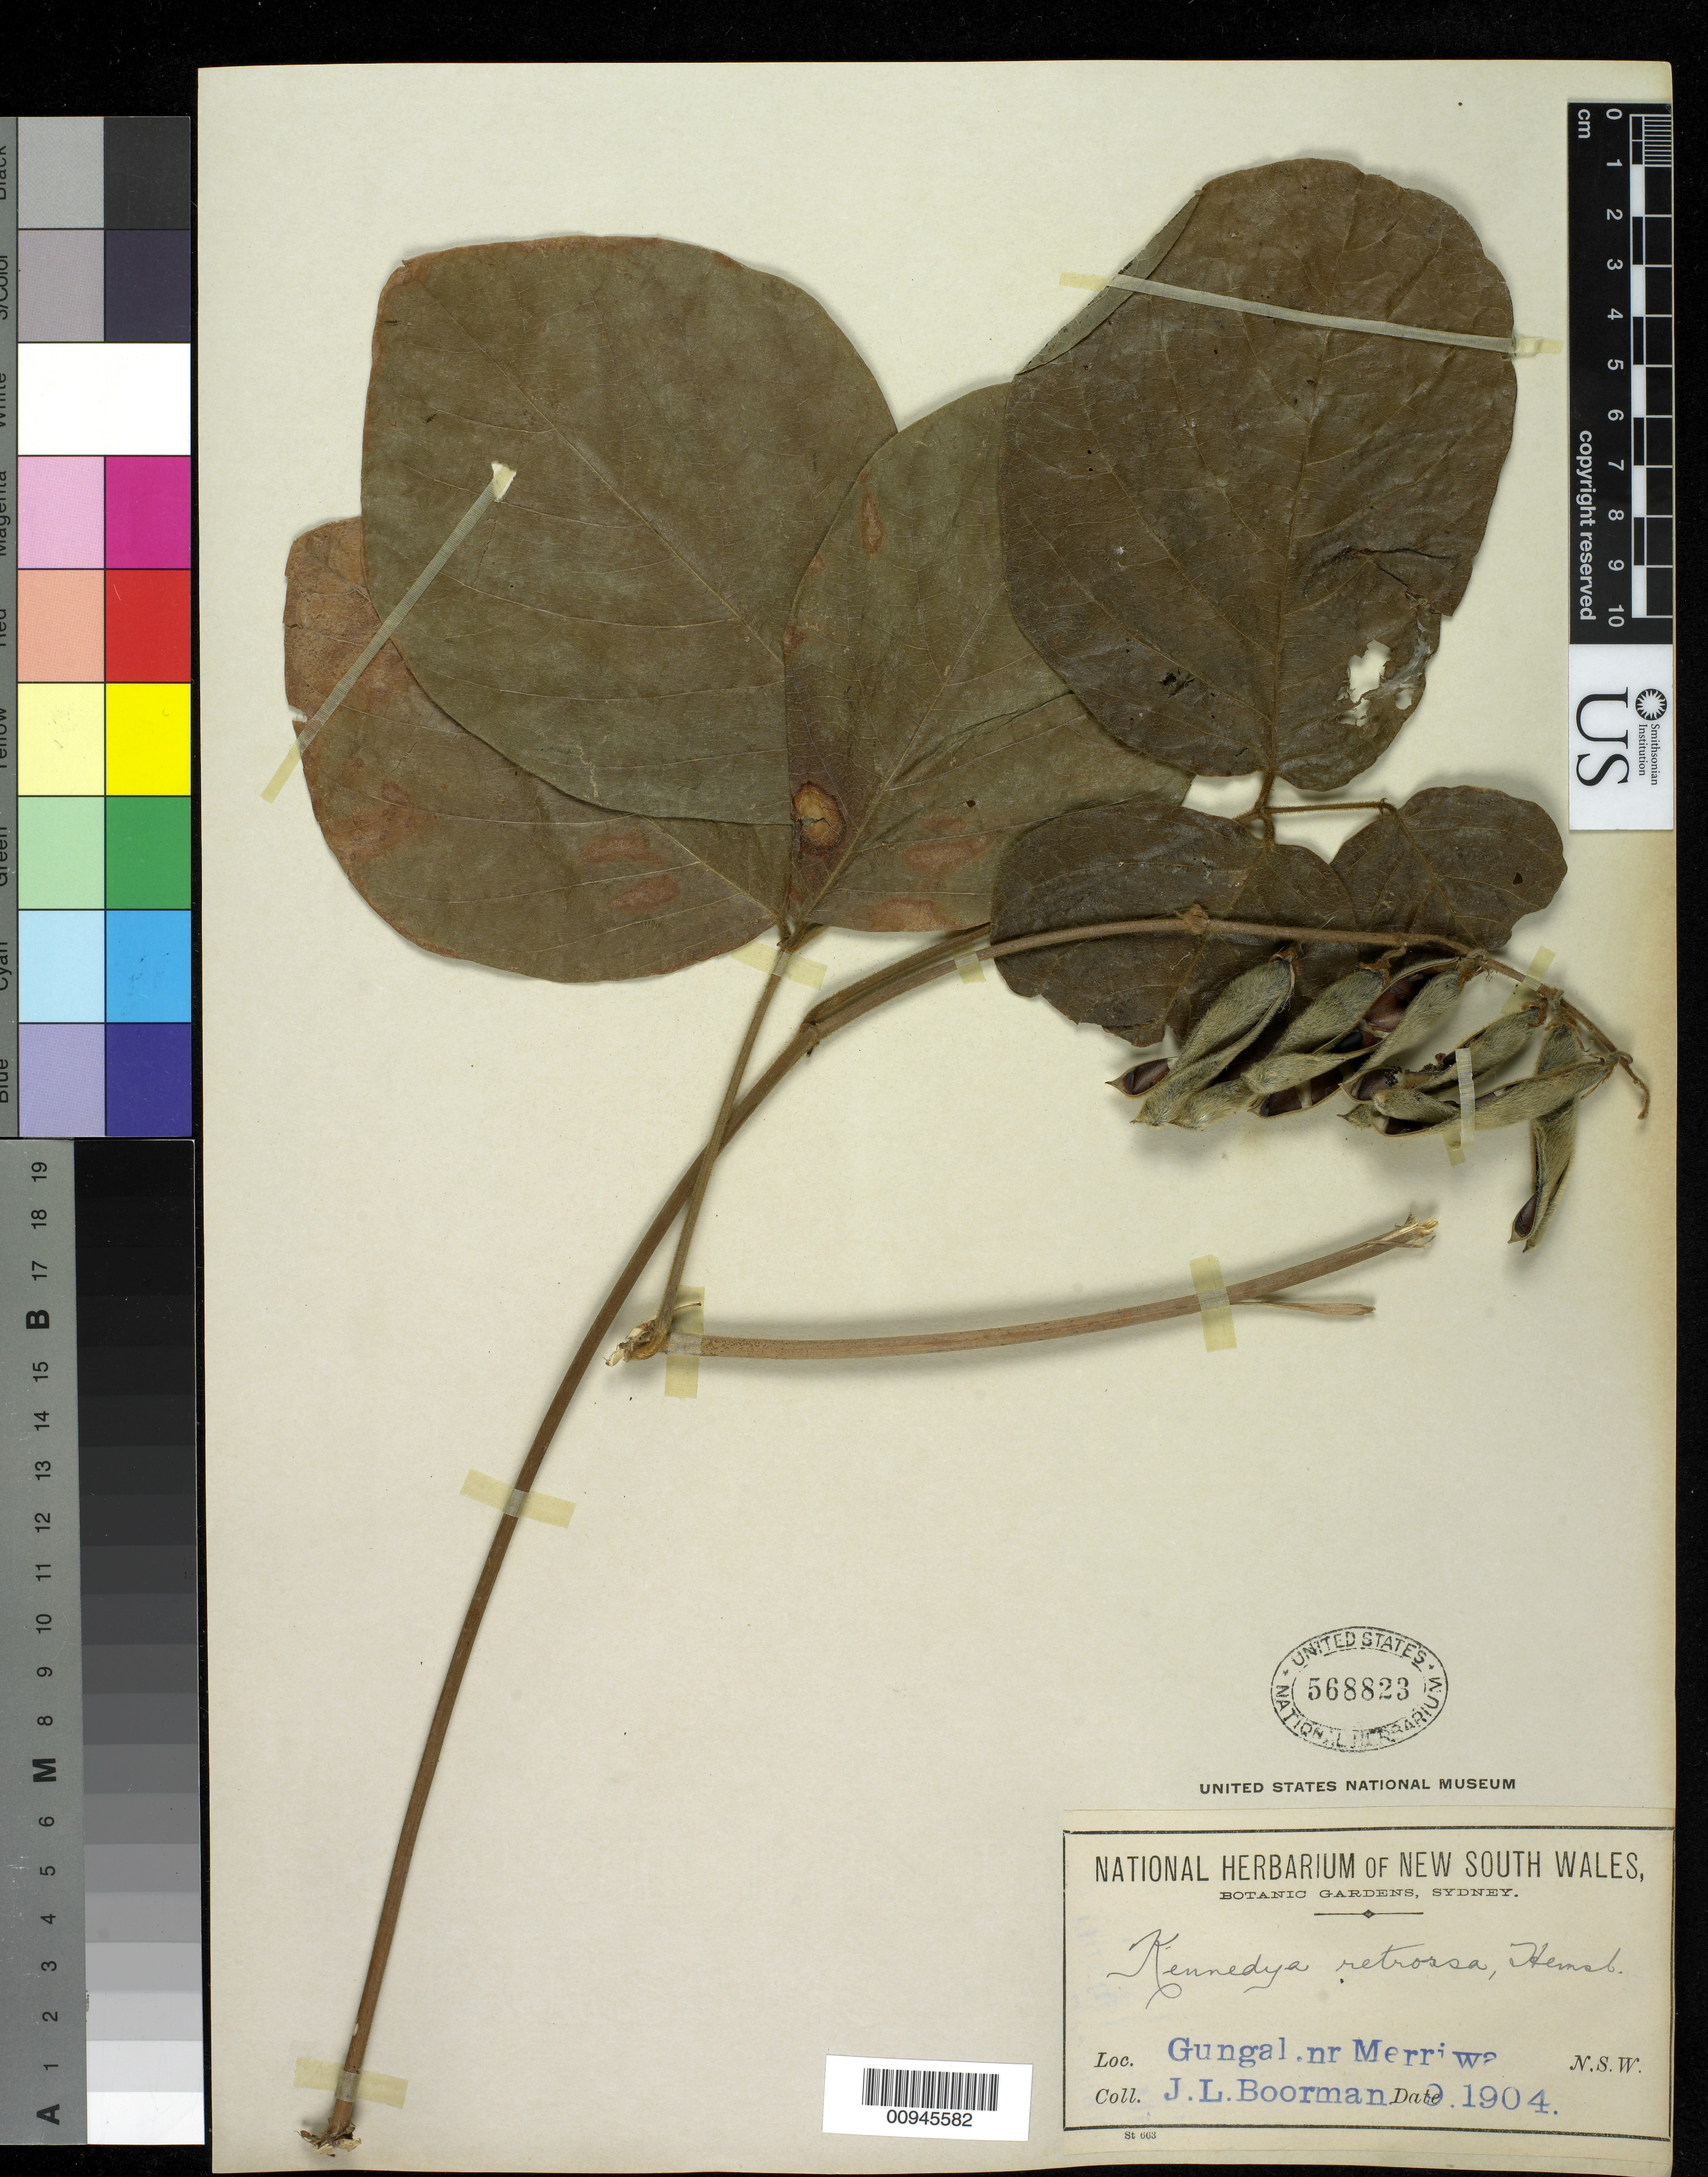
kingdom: Plantae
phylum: Tracheophyta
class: Magnoliopsida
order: Fabales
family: Fabaceae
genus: Kennedia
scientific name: Kennedia retrosa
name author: Hemsl.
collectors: J. Boorman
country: Australia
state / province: New South Wales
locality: Gungal near Merriwa.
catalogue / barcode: US 568823